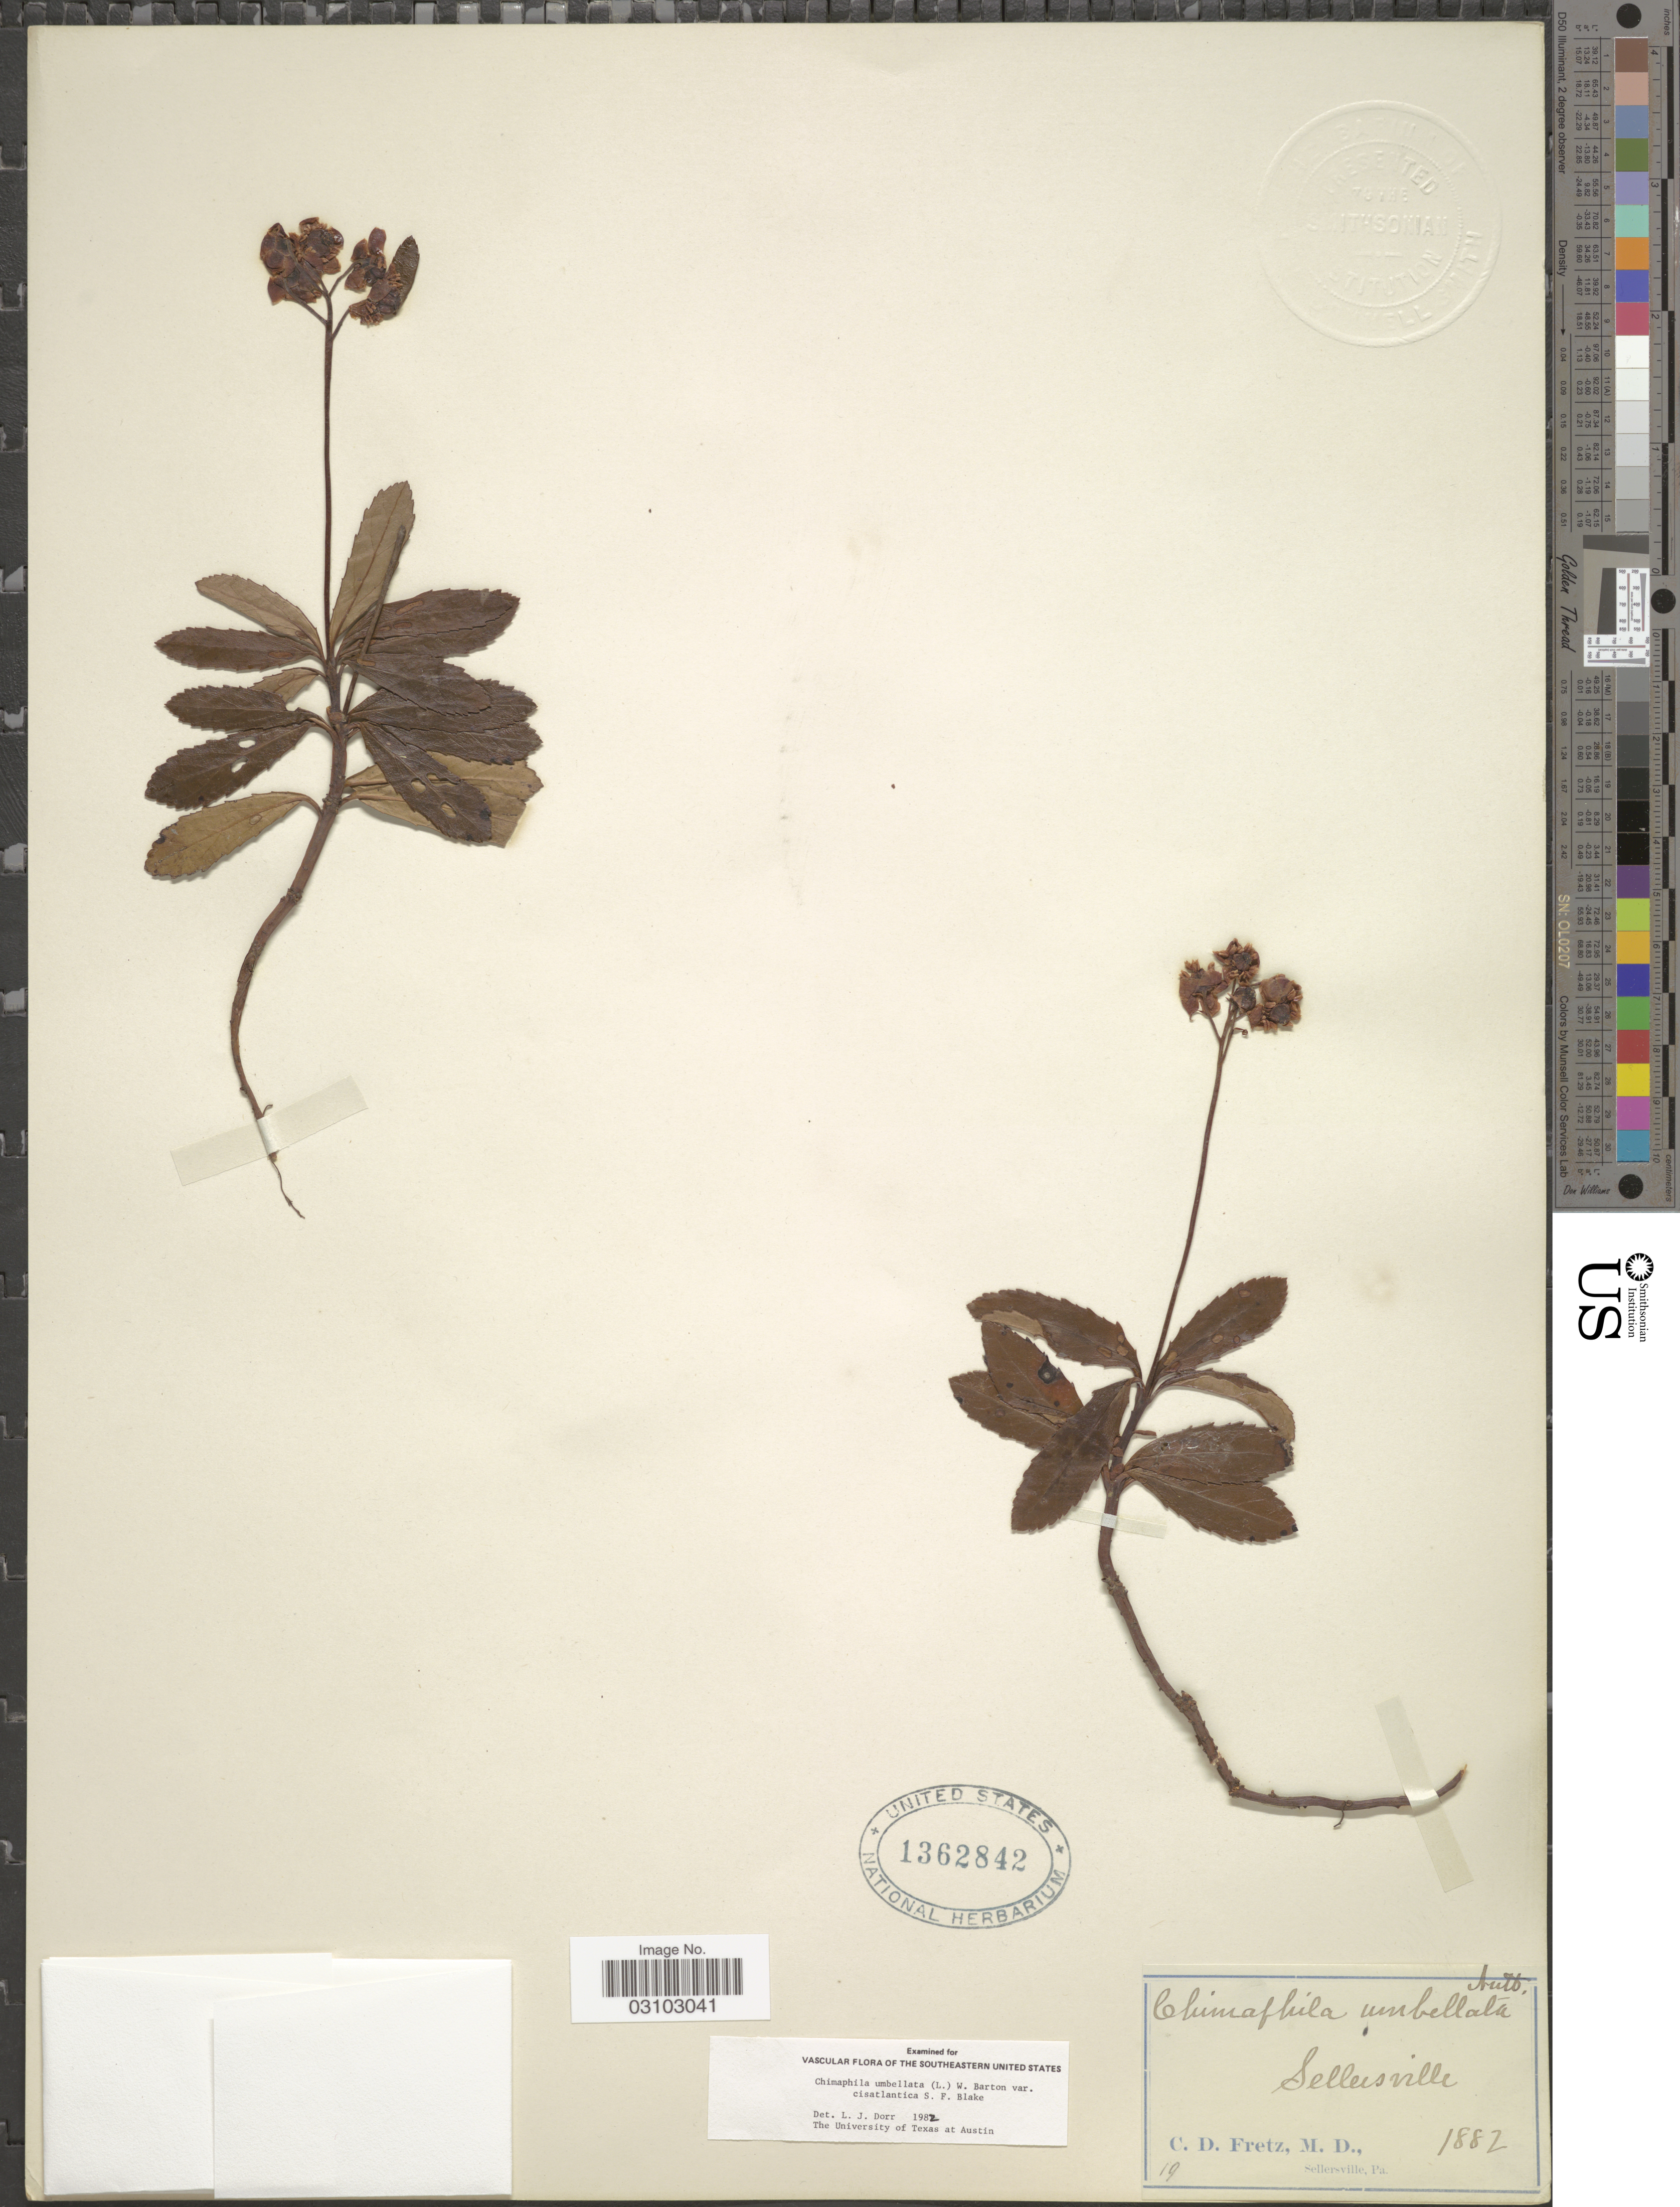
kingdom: Plantae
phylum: Tracheophyta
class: Magnoliopsida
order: Ericales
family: Ericaceae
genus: Chimaphila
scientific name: Chimaphila umbellata subsp. cisatlantica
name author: (S.F. Blake) Hultén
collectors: C. D. Fretz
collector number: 19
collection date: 1882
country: United States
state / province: Pennsylvania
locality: Sellersville.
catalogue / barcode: US 1362842